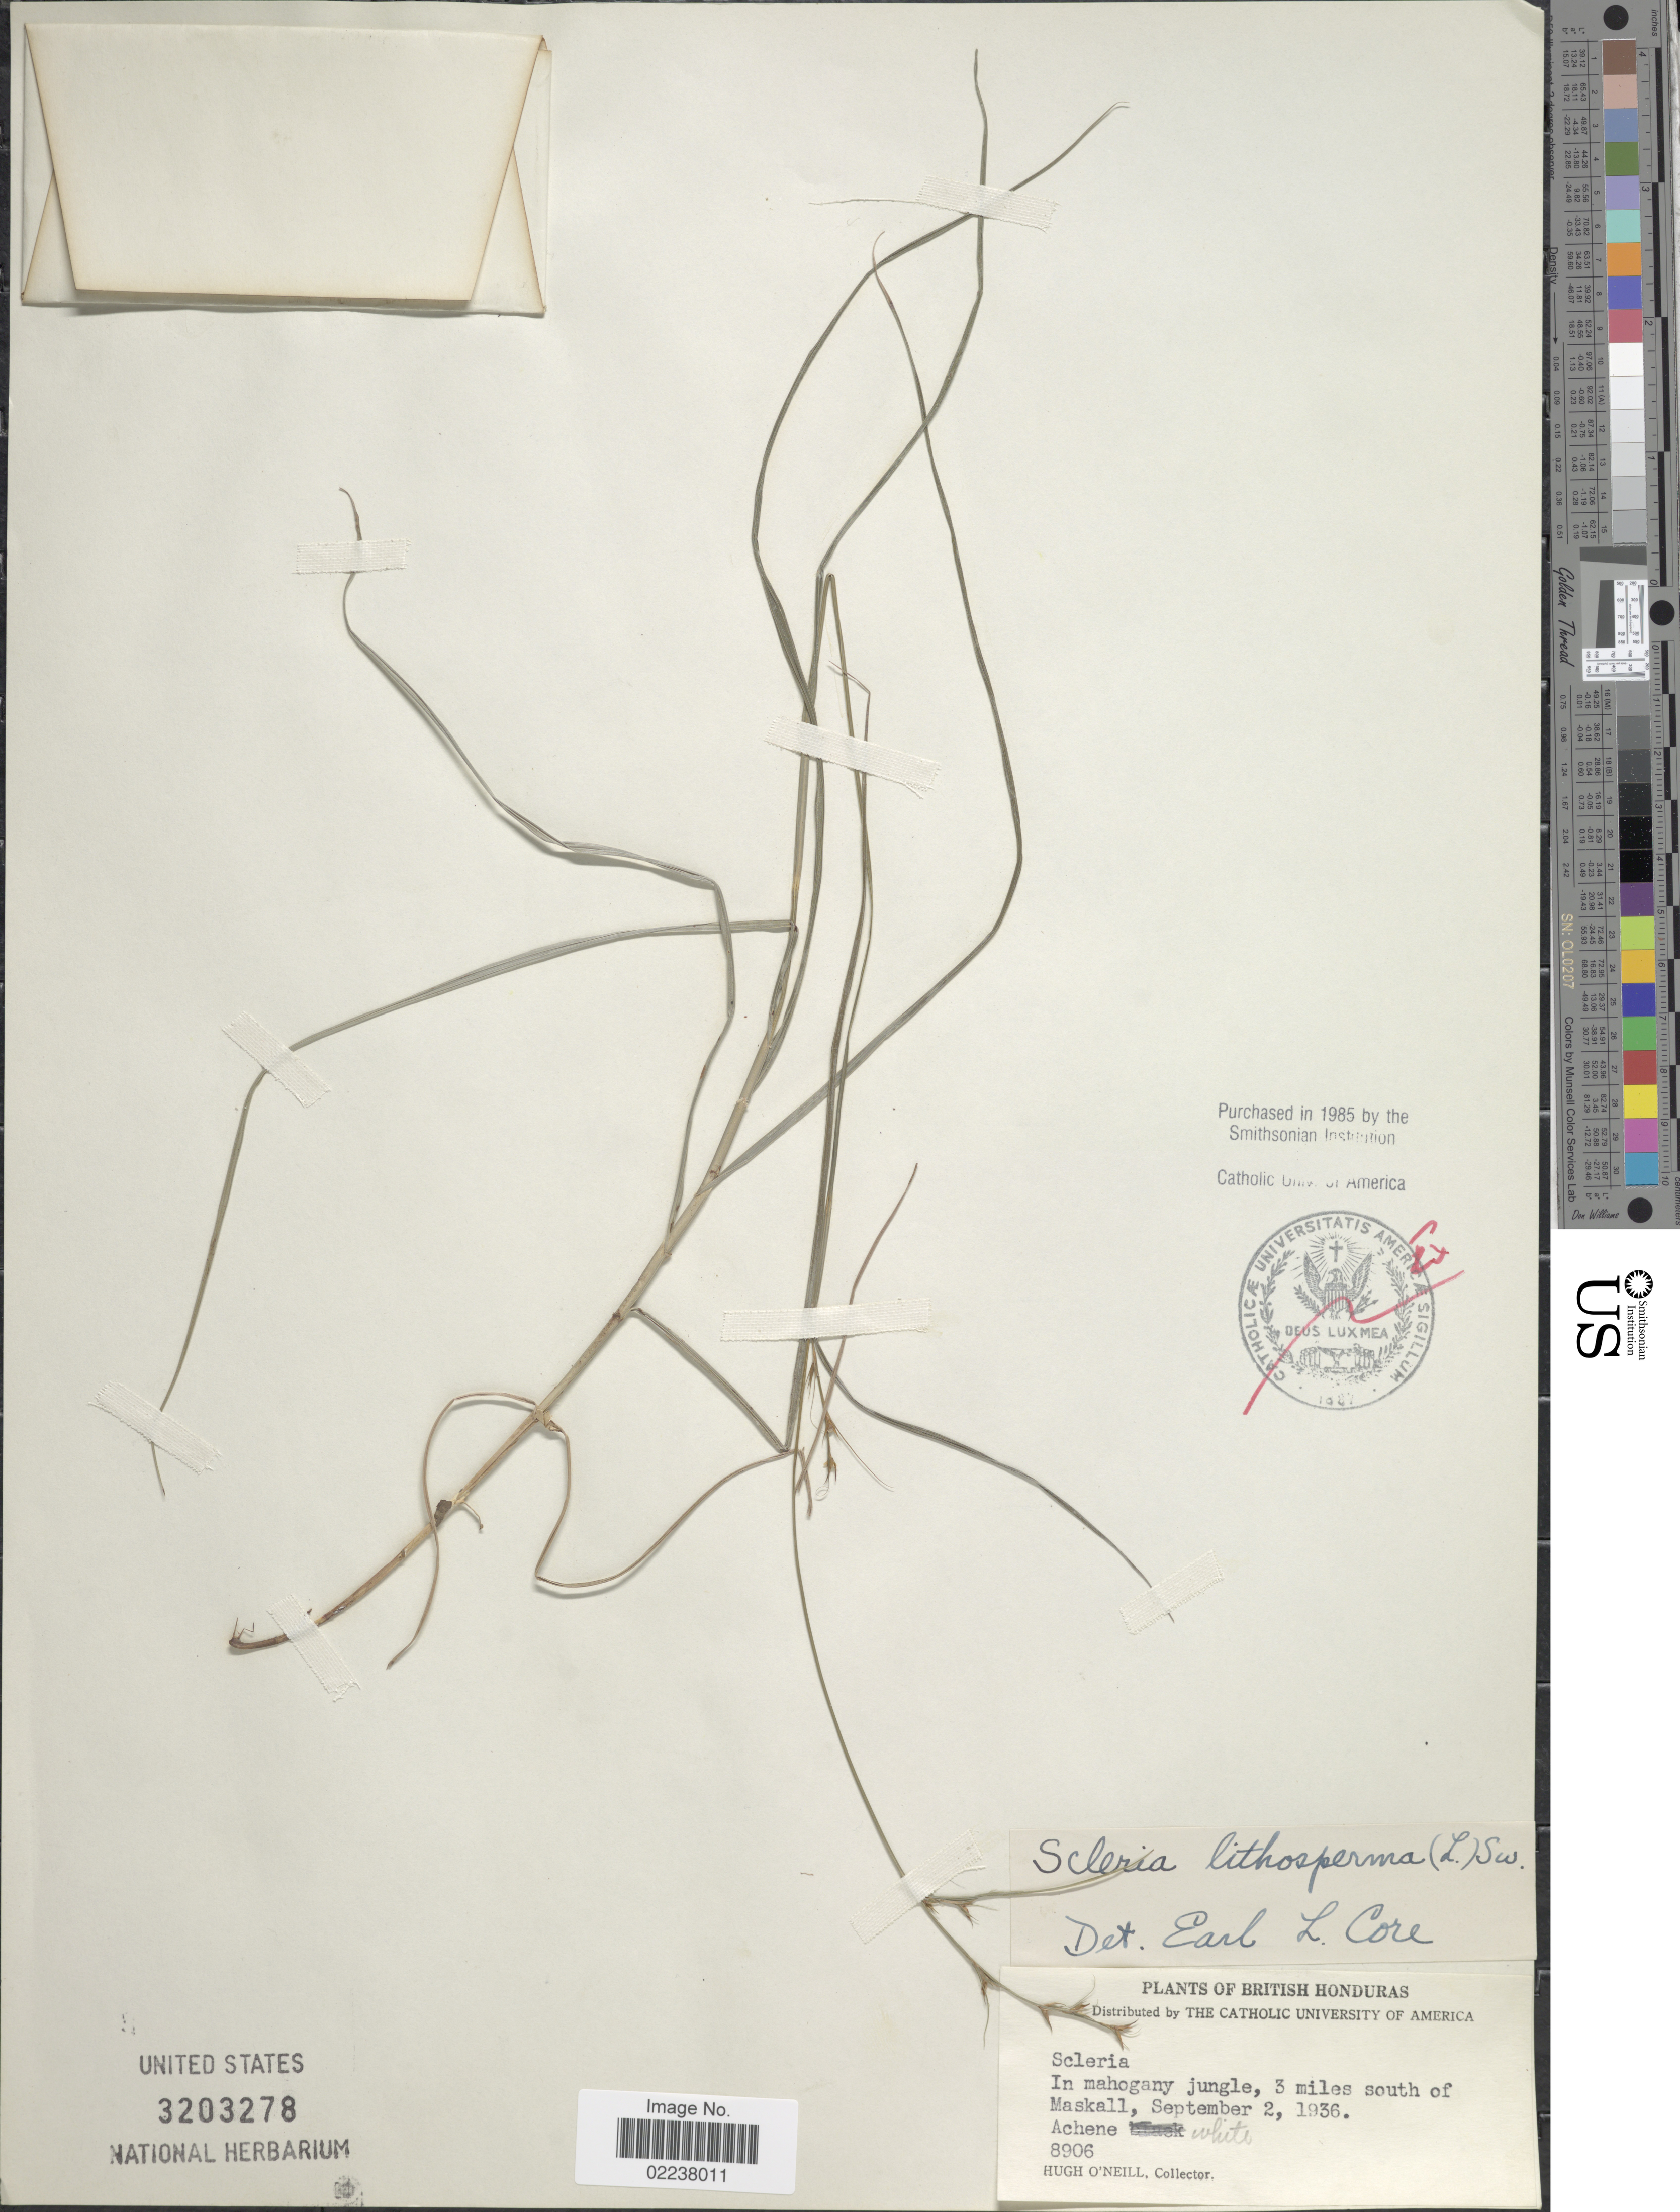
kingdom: Plantae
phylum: Tracheophyta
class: Liliopsida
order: Poales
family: Cyperaceae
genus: Scleria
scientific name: Scleria lithosperma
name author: (L.) Sw.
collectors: H. O'Neill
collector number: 8906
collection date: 1936-09-02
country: Belize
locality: British Honduras, 3 miles south of Maskall Bank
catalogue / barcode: US 3203278